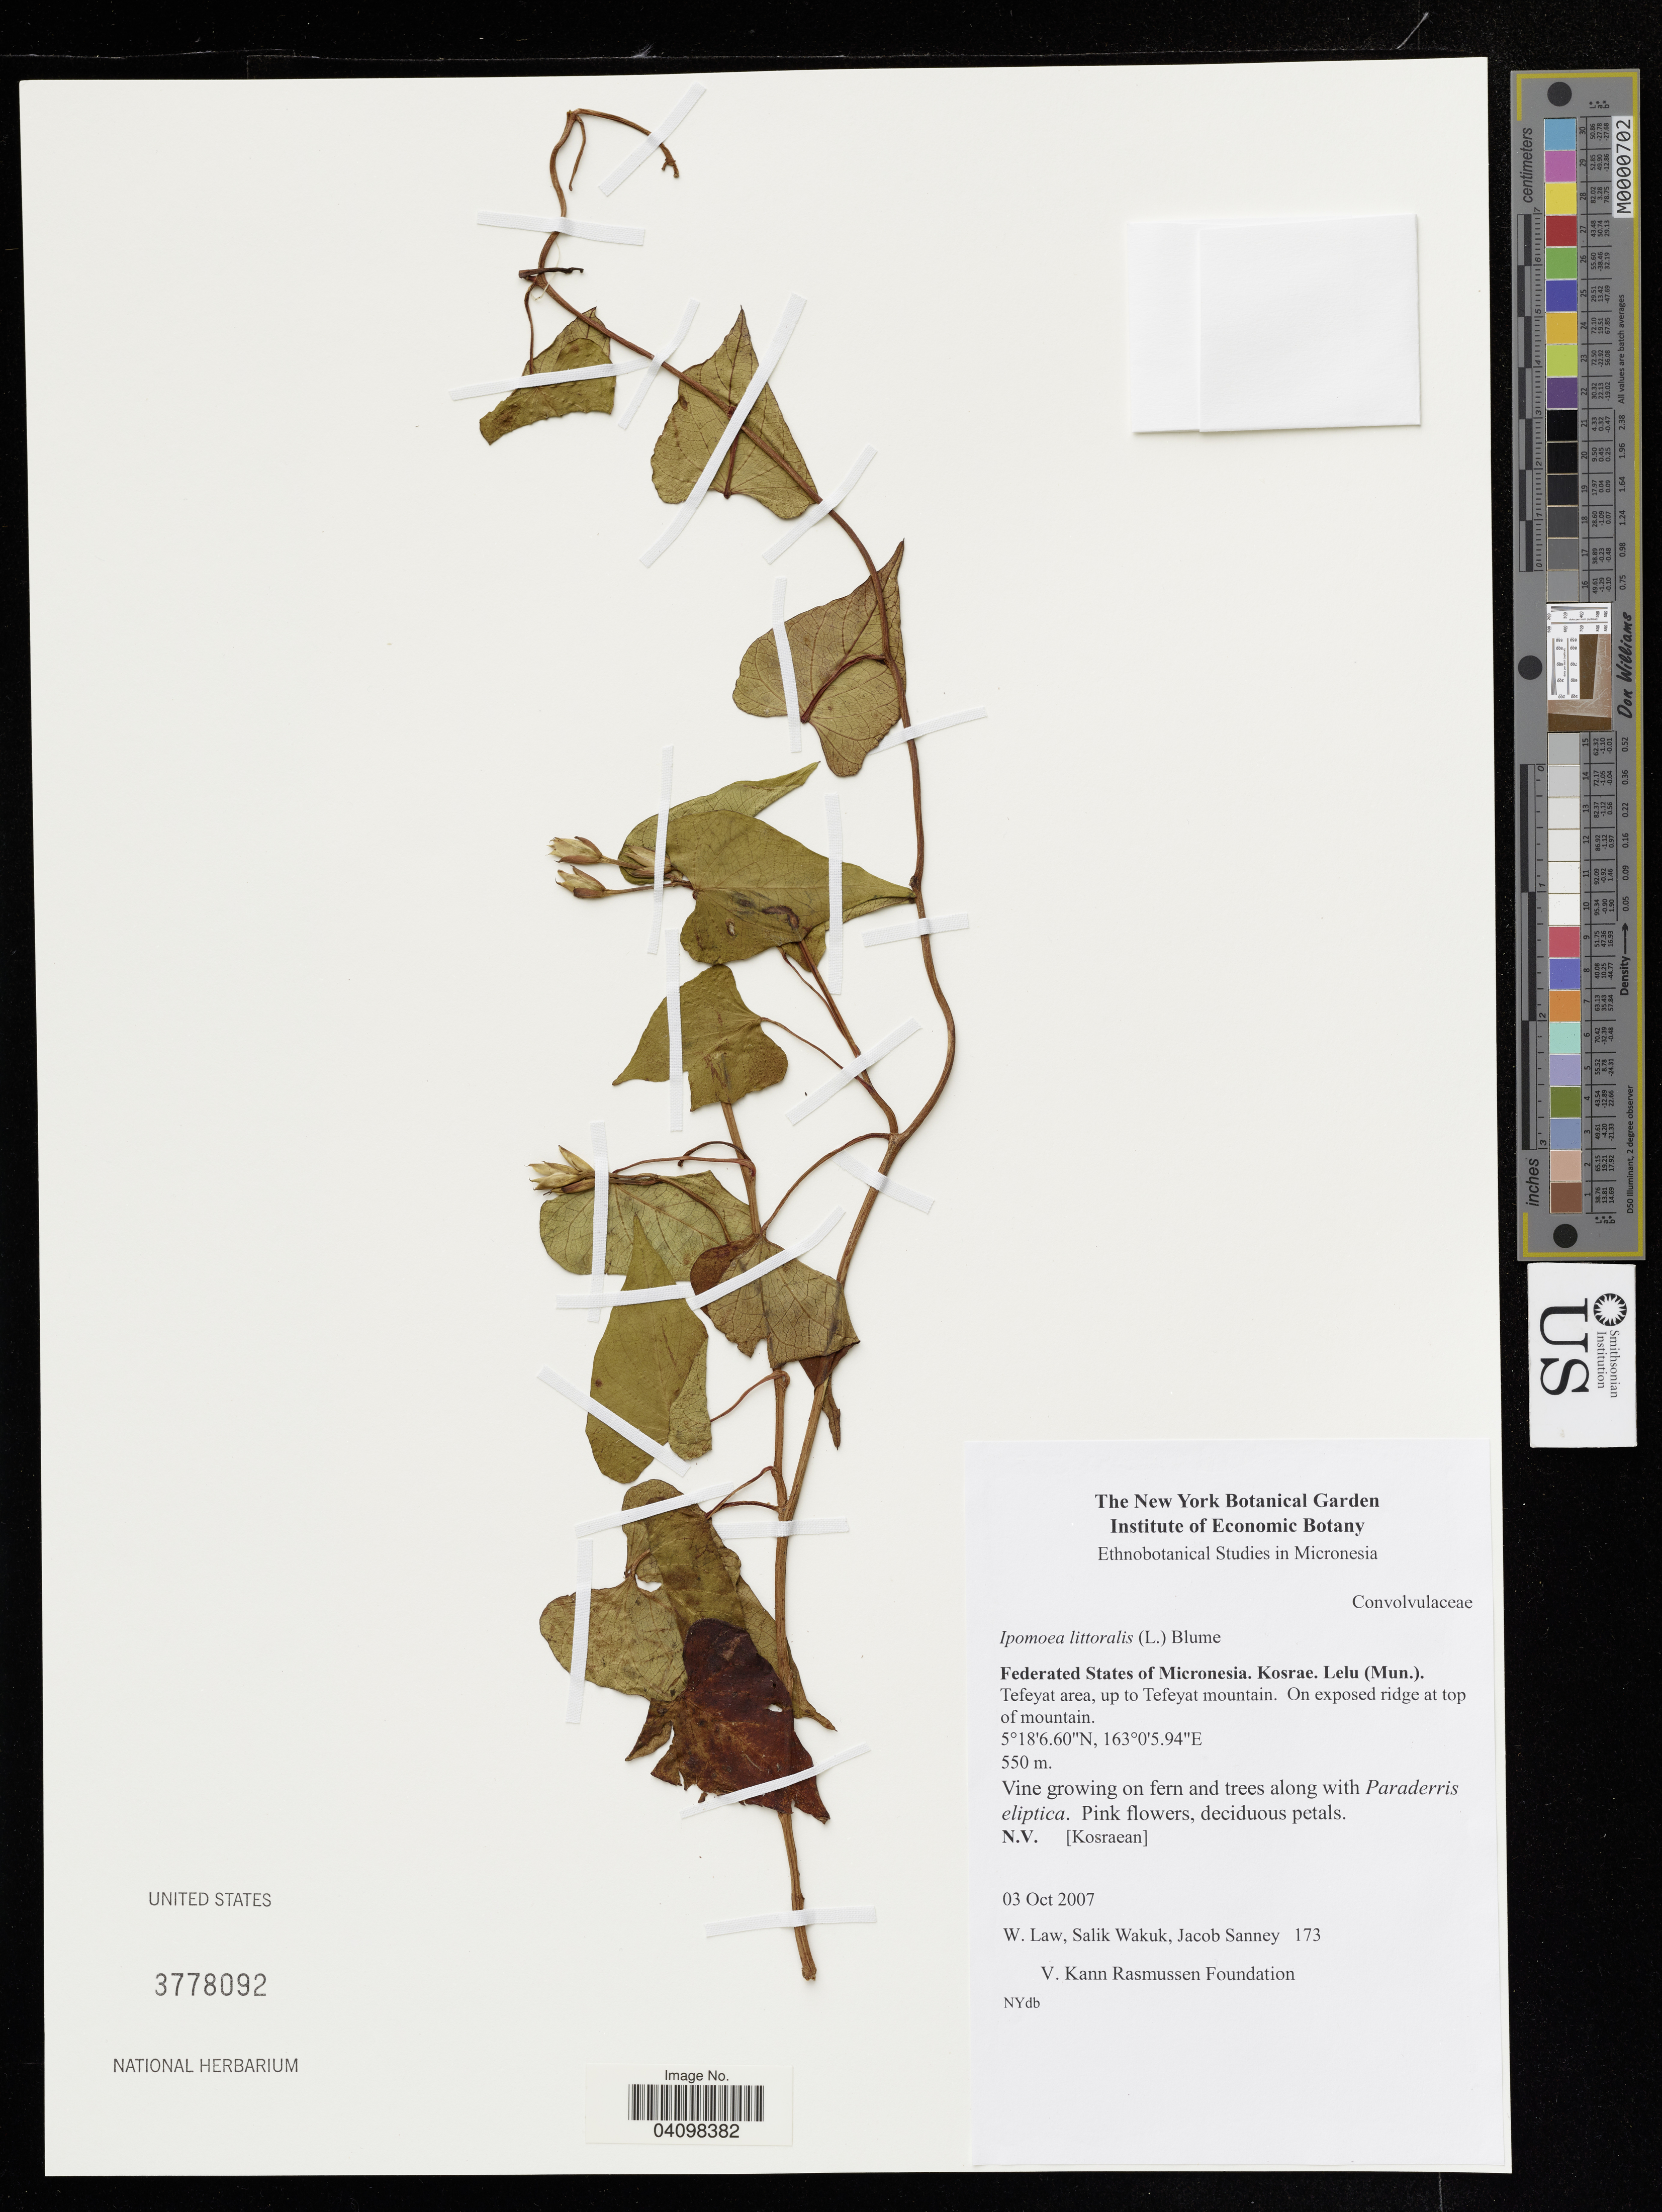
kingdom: Plantae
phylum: Tracheophyta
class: Magnoliopsida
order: Solanales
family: Convolvulaceae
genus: Ipomoea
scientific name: Ipomoea littoralis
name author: Blume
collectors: W. Law & S. Wakuk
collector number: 173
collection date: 2007-10-03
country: Micronesia, Federated States of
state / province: Kosrae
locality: Lelu (Mun.). Tefeyat area, up to Tefeyat mountain. On exposed ridge at top of mountain.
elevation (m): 550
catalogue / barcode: US 3778092